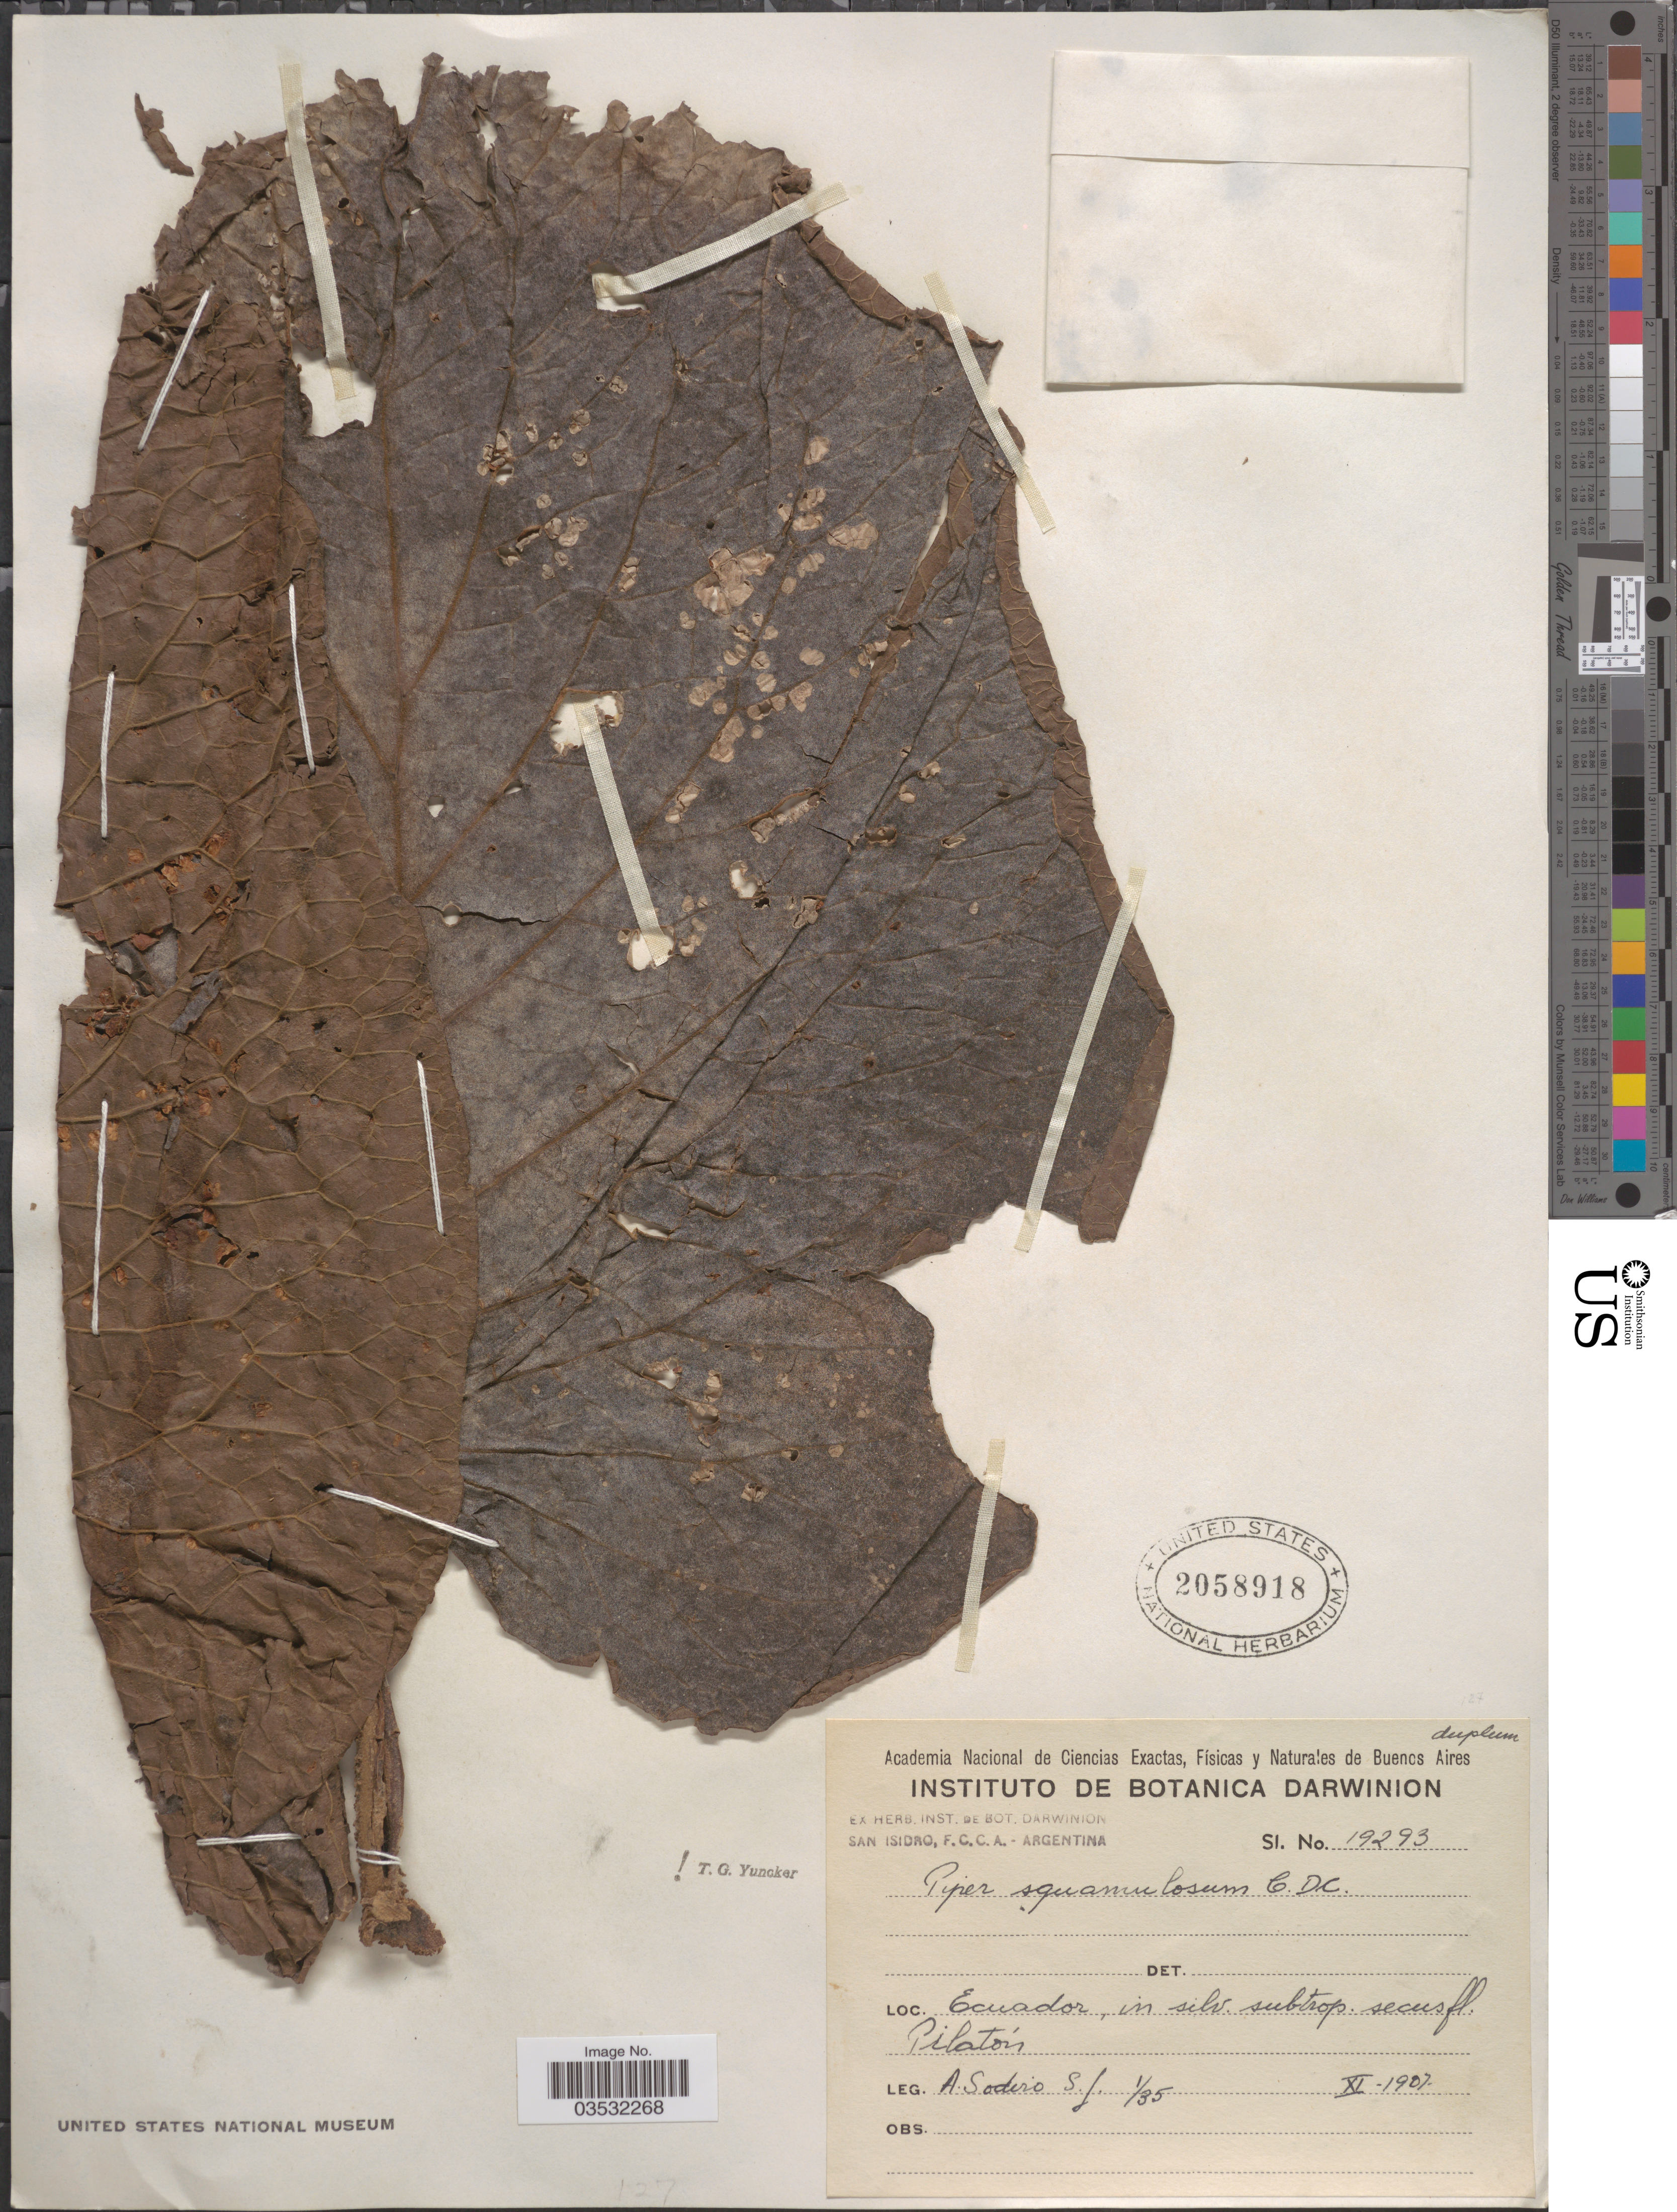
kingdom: Plantae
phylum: Tracheophyta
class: Magnoliopsida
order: Piperales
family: Piperaceae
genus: Piper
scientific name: Piper squamulosum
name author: C. DC.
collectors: A. Sodiro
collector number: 1/35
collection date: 1907-11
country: Ecuador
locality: In silv. subtrop. secus fl. Pilatón.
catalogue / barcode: US 2058918